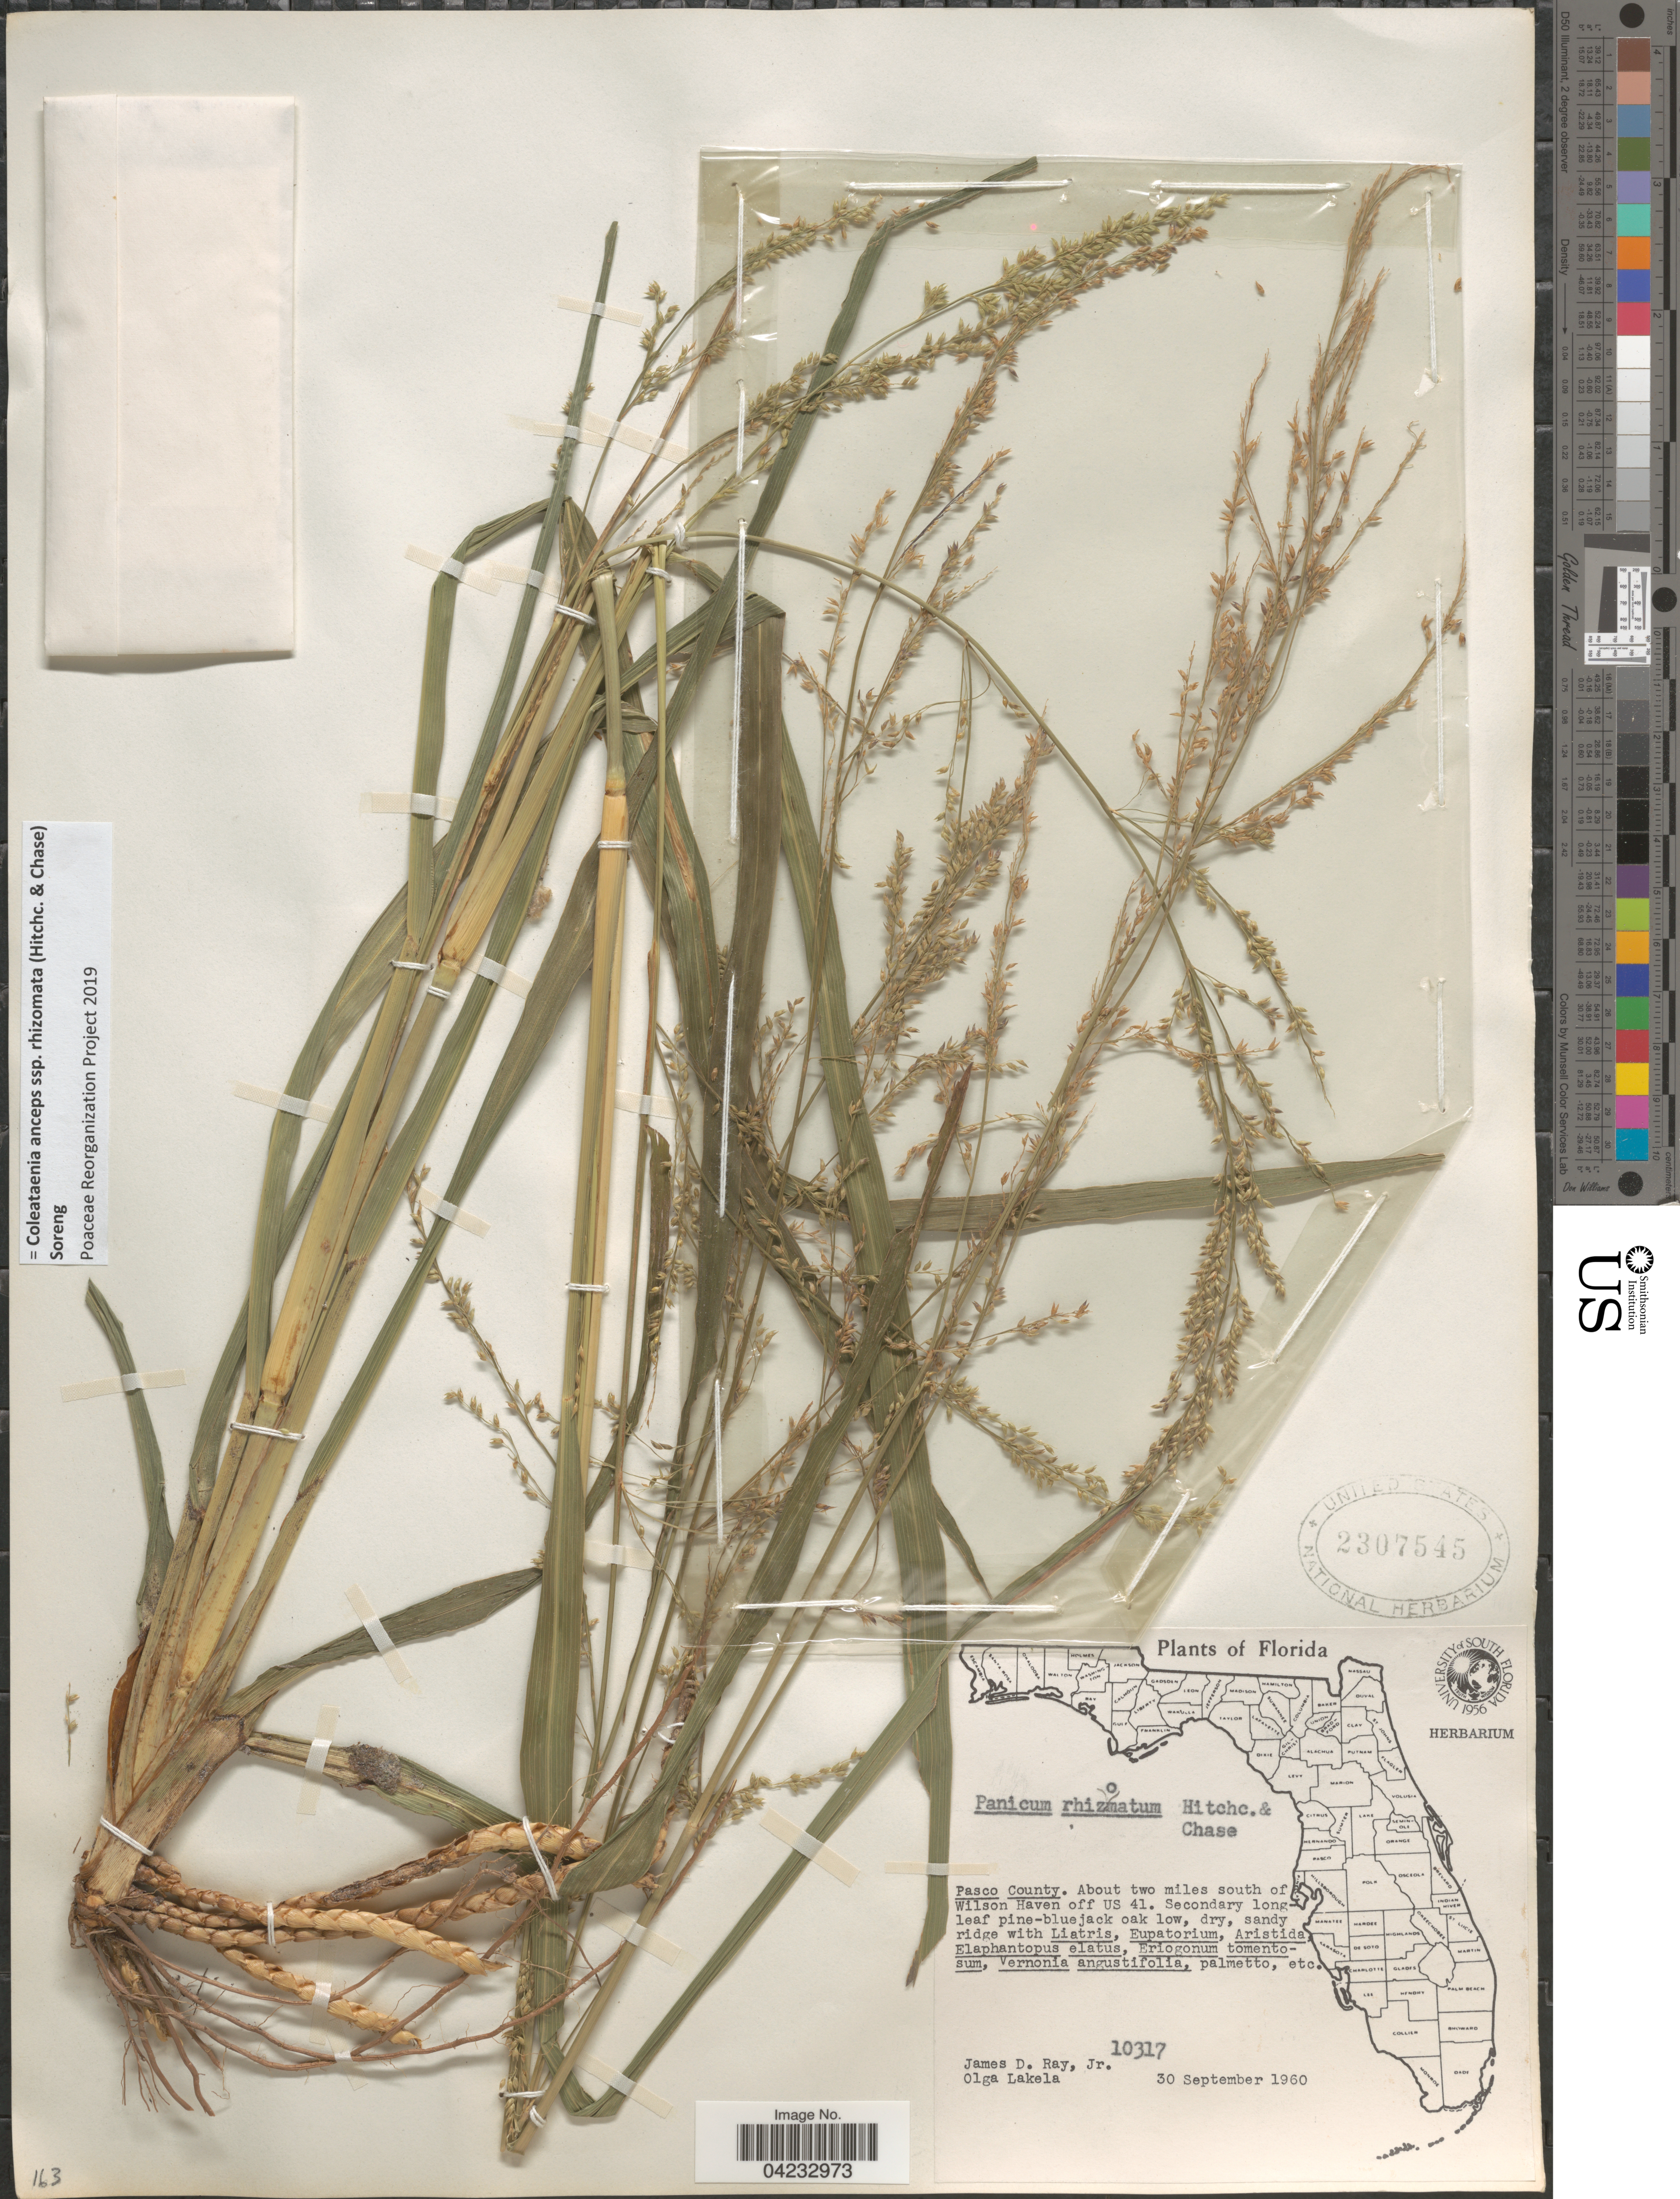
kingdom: Plantae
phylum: Tracheophyta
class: Liliopsida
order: Poales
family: Poaceae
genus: Coleataenia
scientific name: Coleataenia anceps subsp. rhizomata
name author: (Hitchc. & Chase) Soreng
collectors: J. D. Ray Jr. & O. K. Lakela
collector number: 10317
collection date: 1960-09-30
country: United States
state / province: Florida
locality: Pasco County. About two miles south of Wilson Haven off US 41.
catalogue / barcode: US 2307545